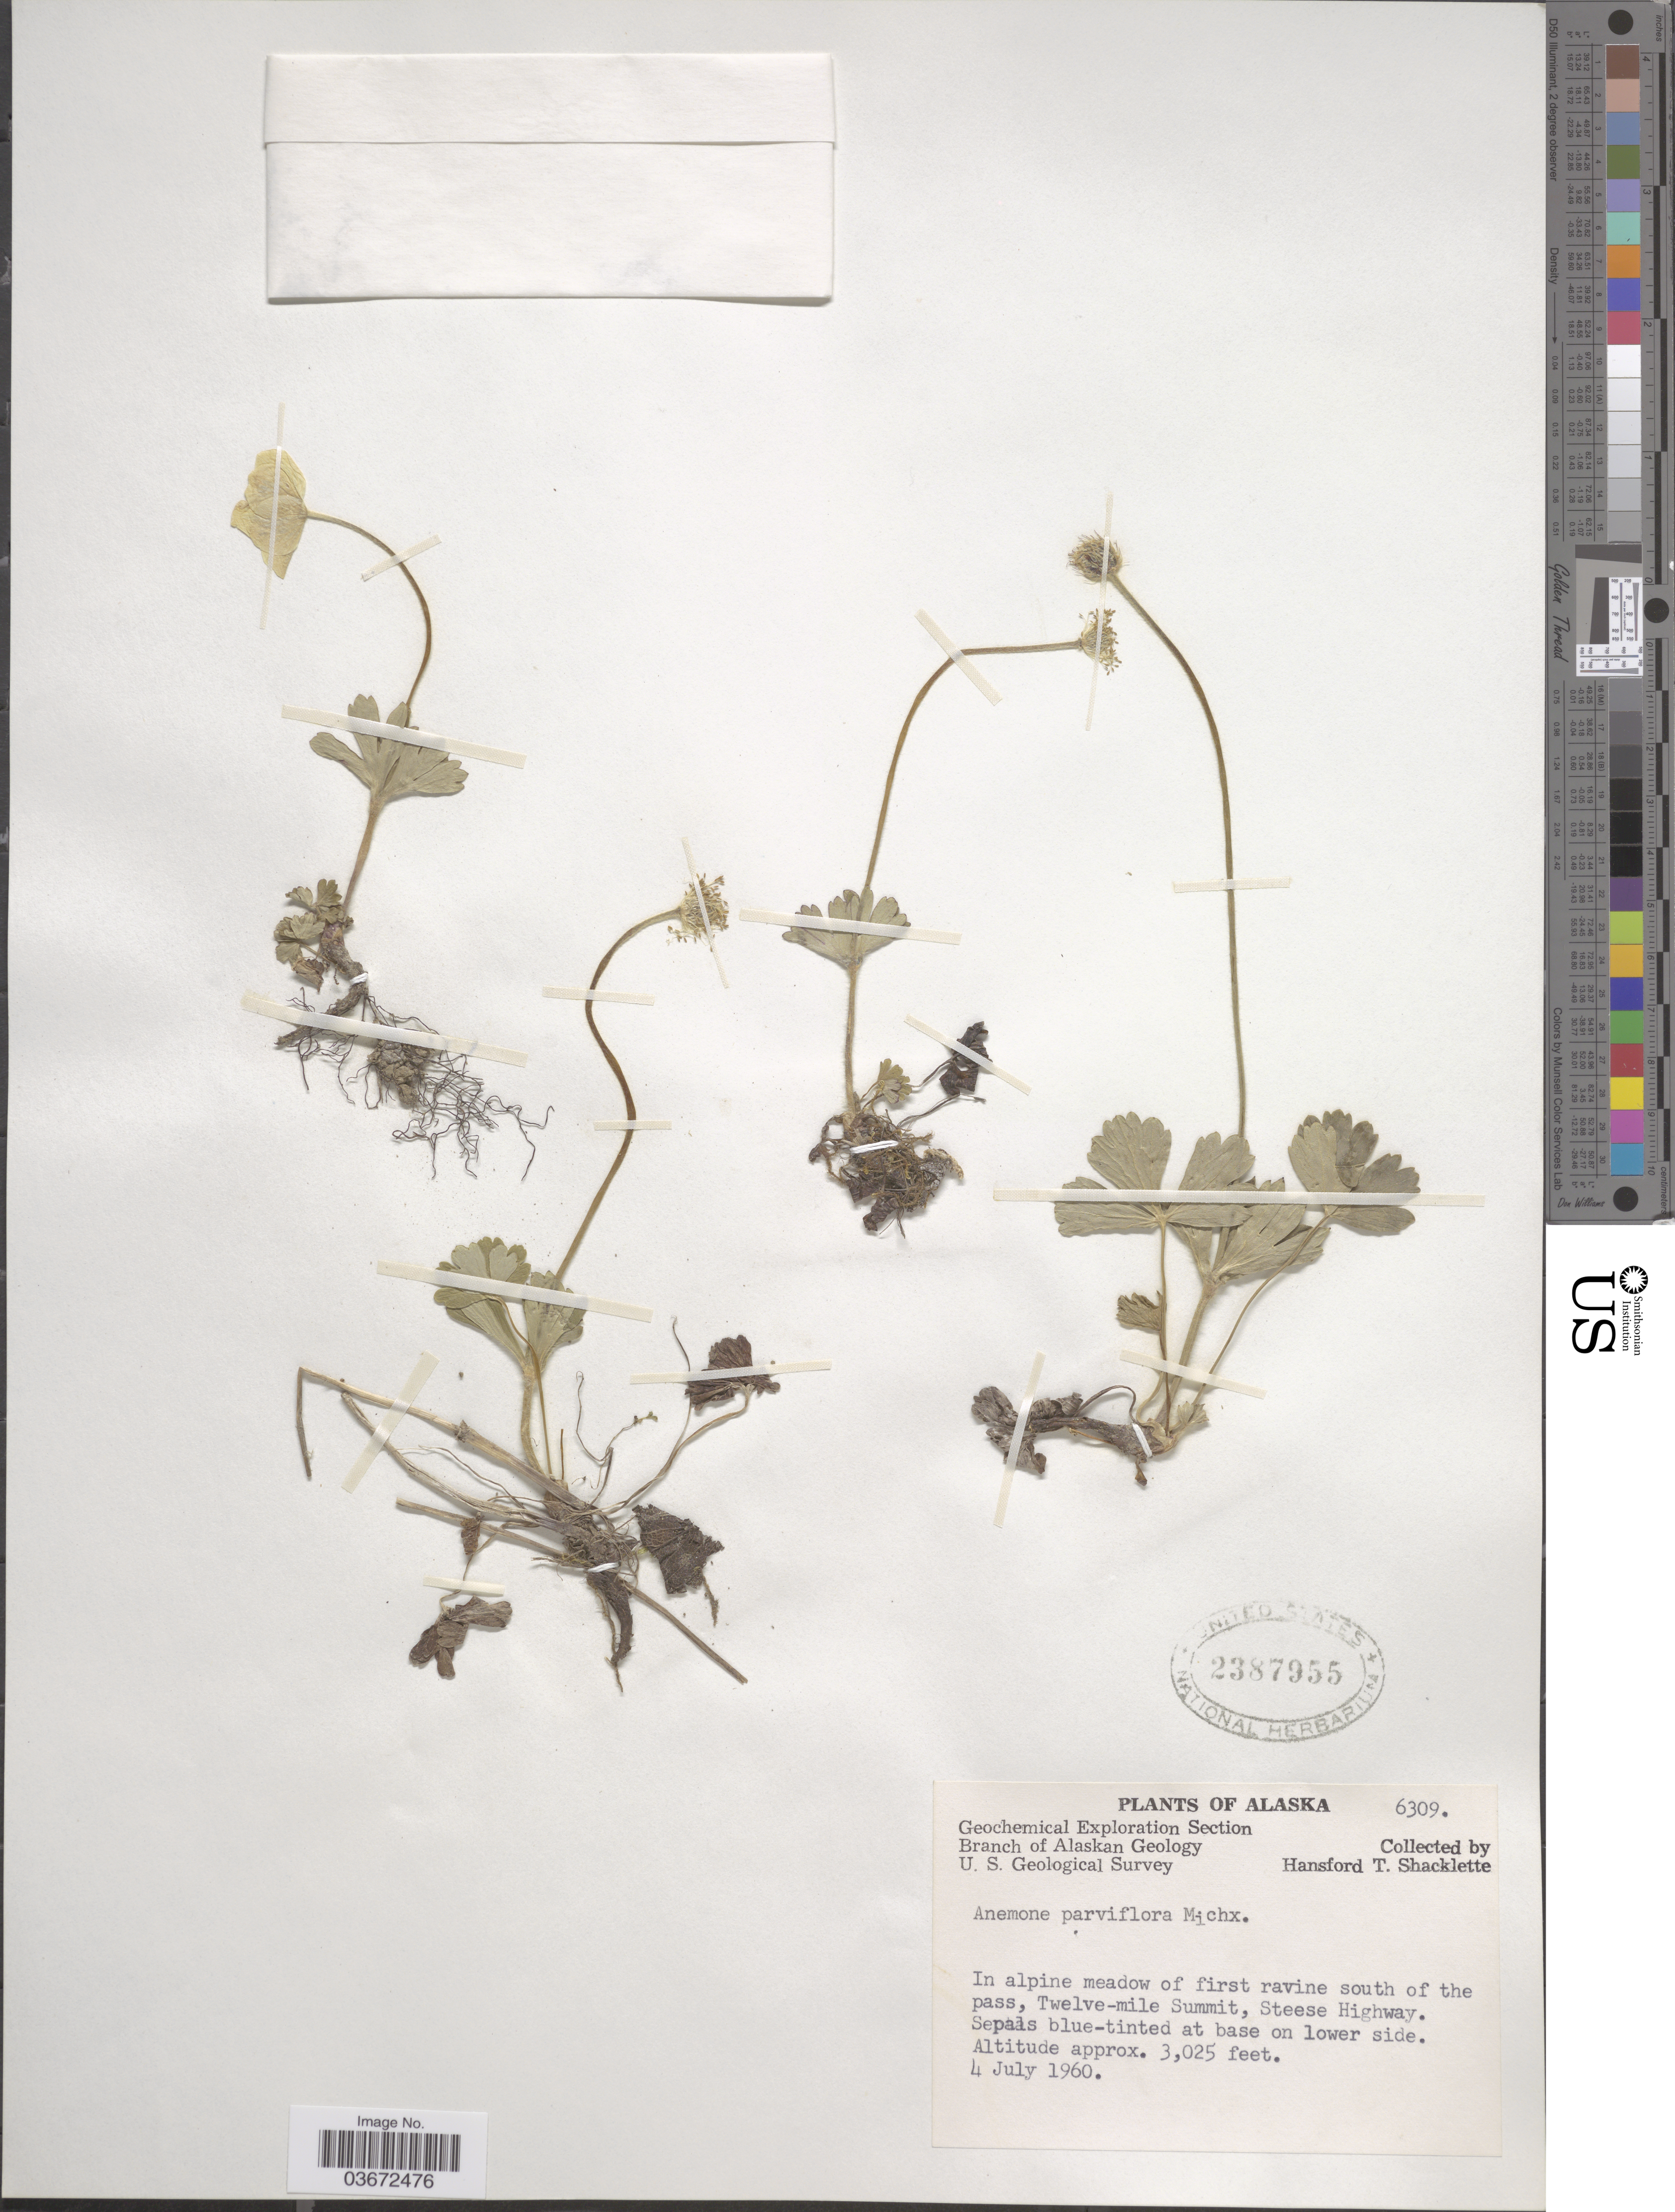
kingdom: Plantae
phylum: Tracheophyta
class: Magnoliopsida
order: Ranunculales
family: Ranunculaceae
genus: Anemone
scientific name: Anemone parviflora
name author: Michx.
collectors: H. Shacklette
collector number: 6309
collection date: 1960-07-04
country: United States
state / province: Alaska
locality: In alpine meadow of first ravine south of the pass, Twelve-mile Summit, Steese Highway.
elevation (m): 922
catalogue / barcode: US 2387955